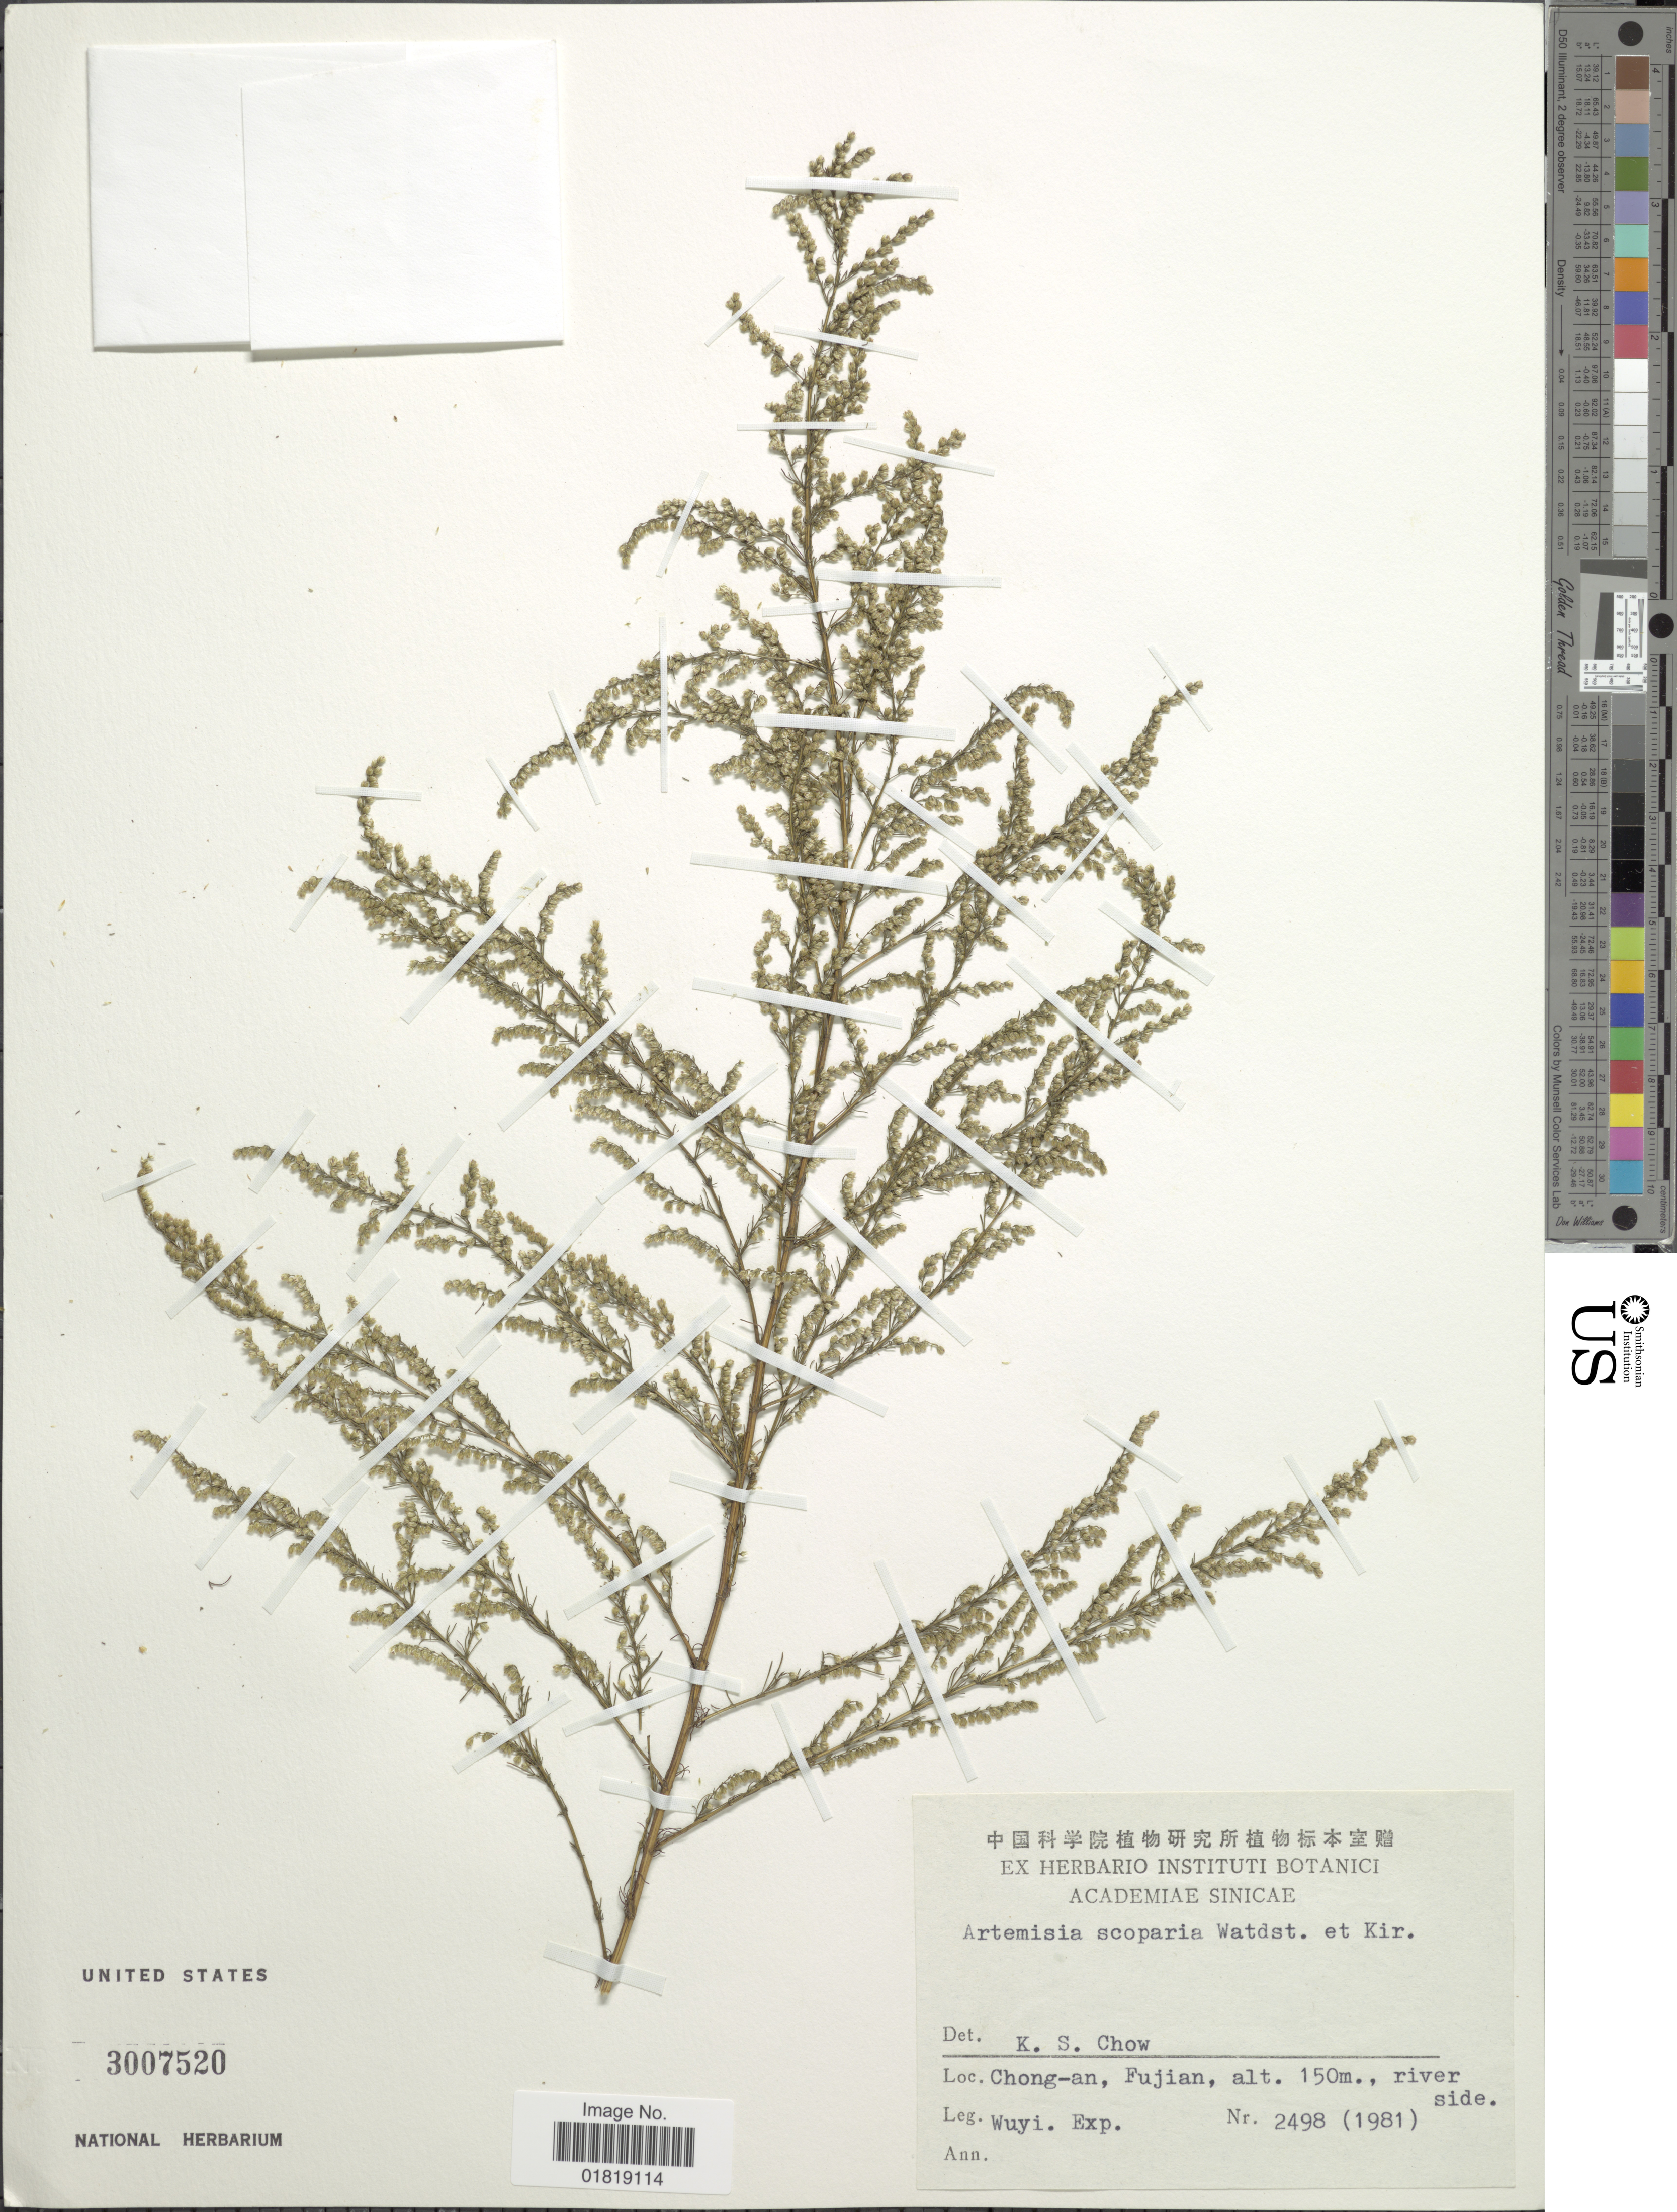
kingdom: Plantae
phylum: Tracheophyta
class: Magnoliopsida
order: Asterales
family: Asteraceae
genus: Artemisia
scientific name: Artemisia scoparia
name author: Waldst. & Kit.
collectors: Wuyi. Exped.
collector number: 2498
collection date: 1981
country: China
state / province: Fujian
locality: Chong-an, Fujian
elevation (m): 150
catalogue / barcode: US 3007520